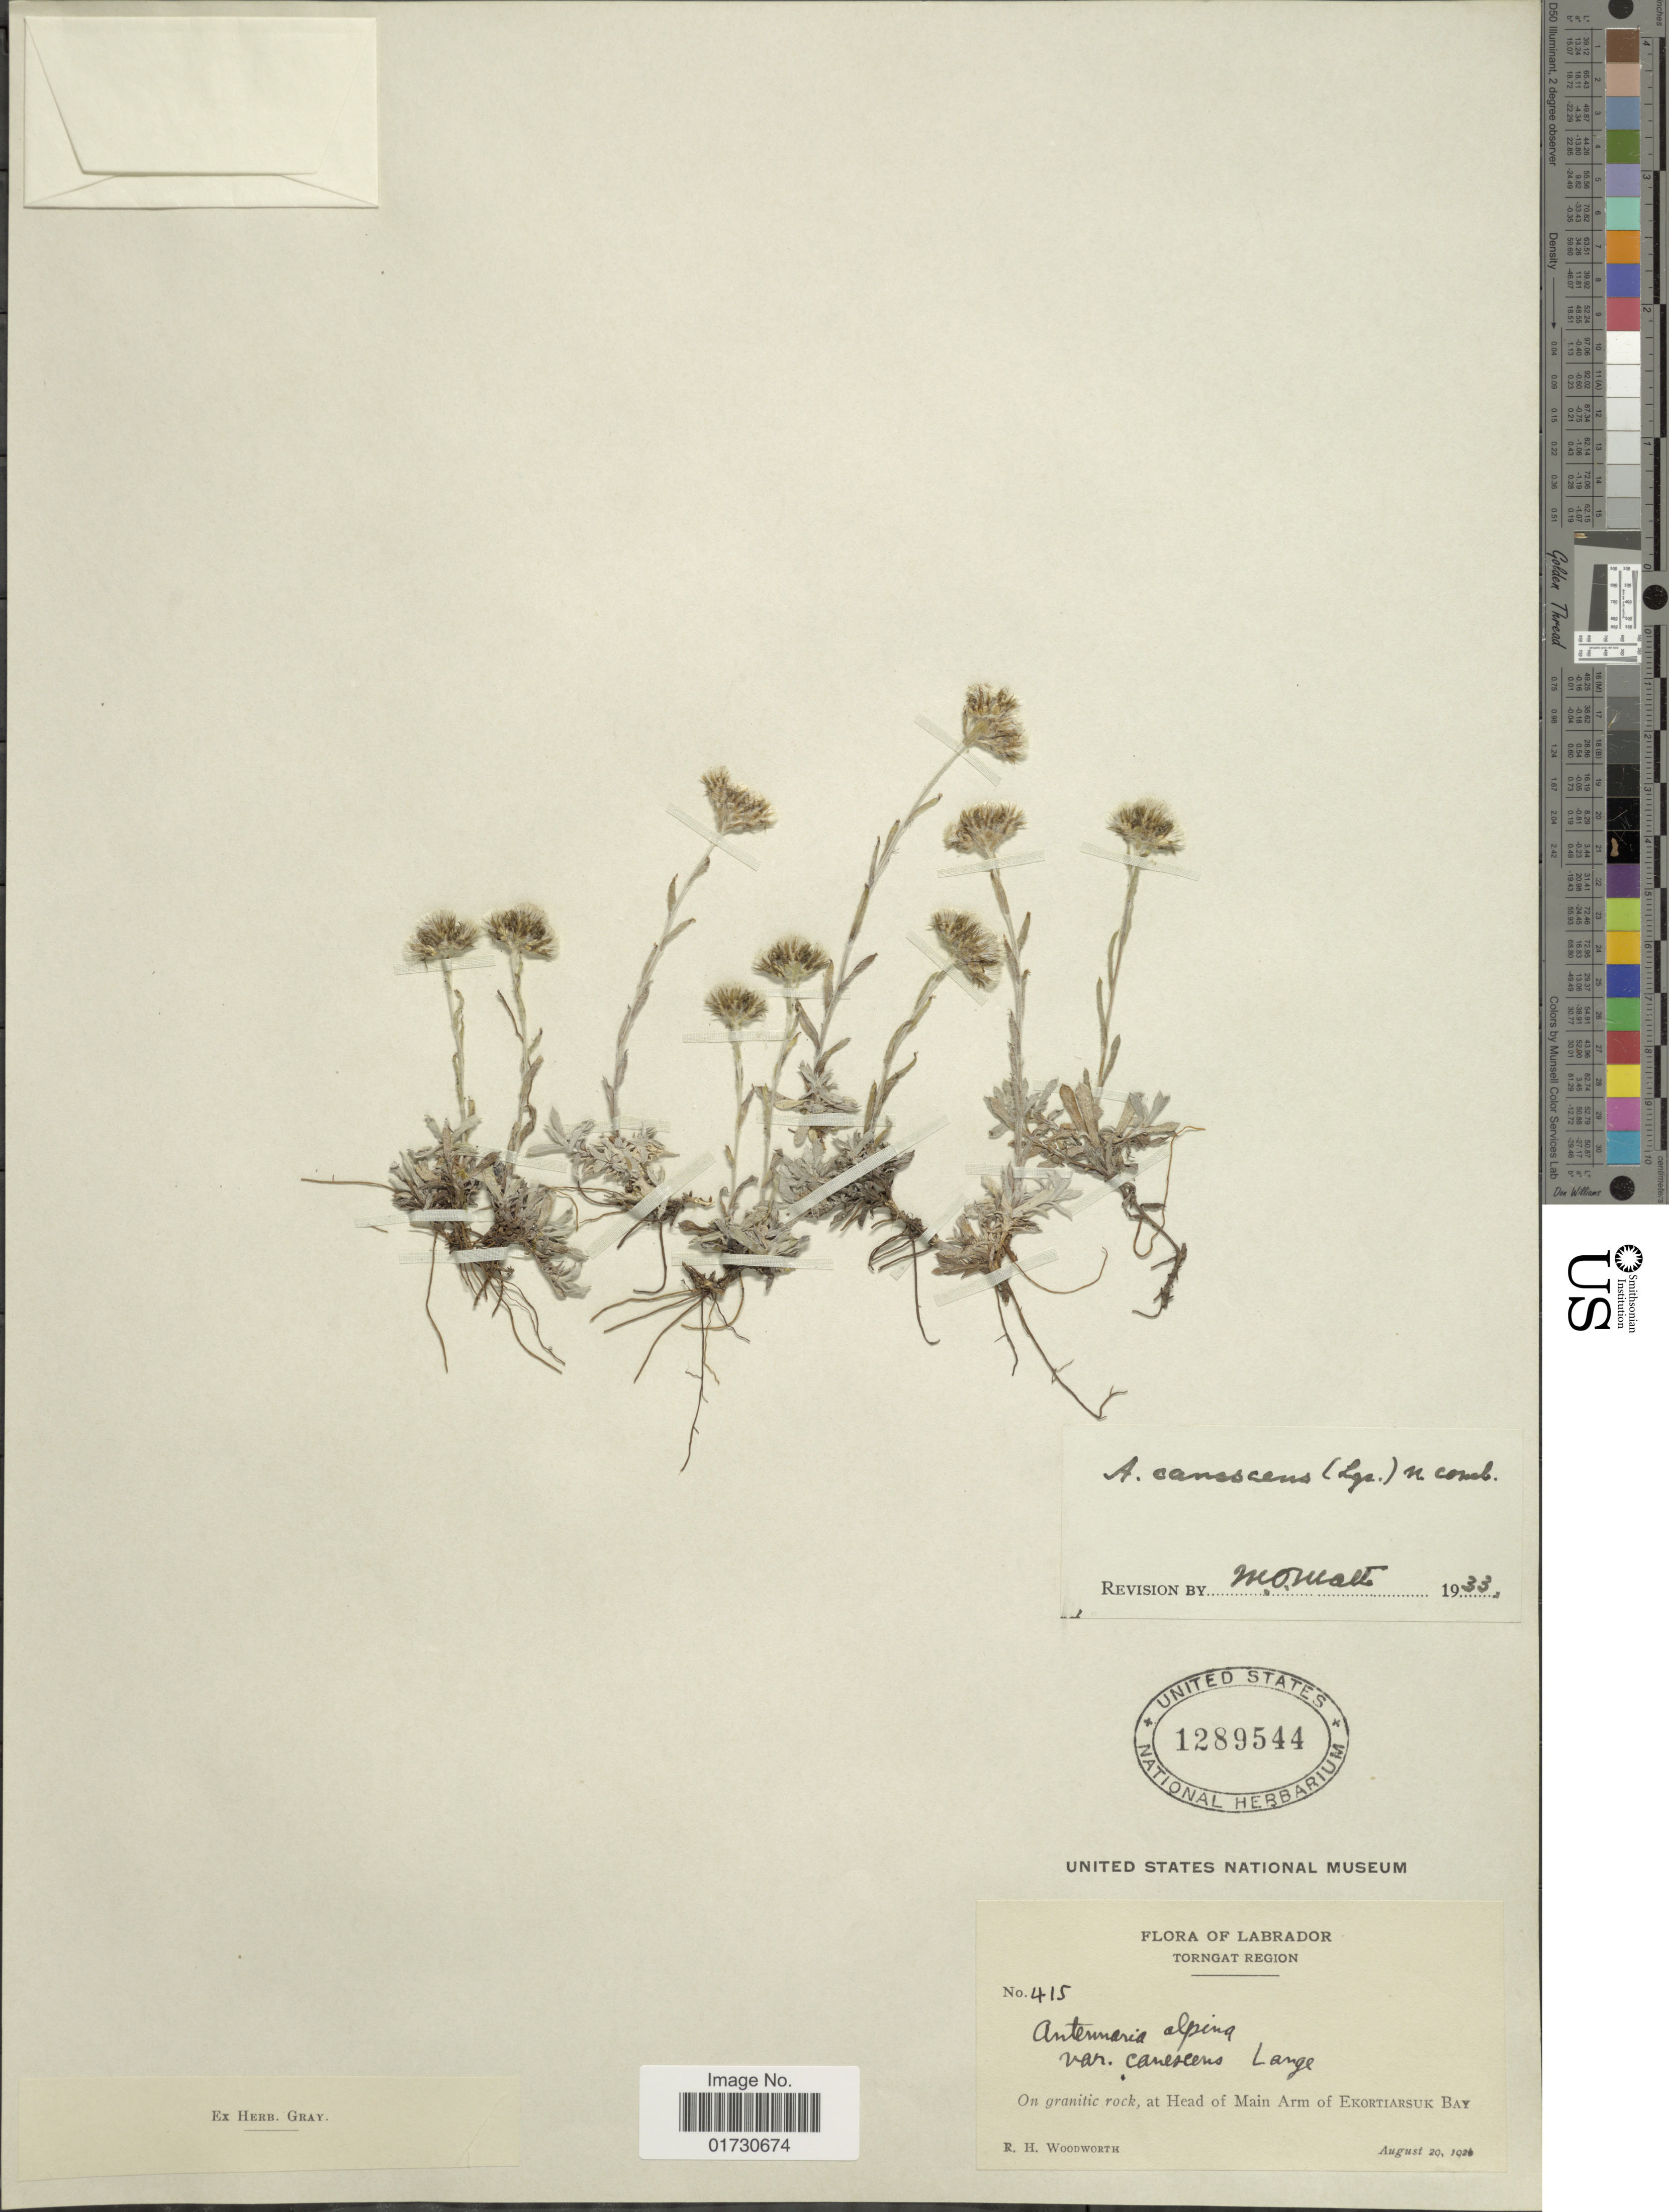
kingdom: Plantae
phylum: Tracheophyta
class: Magnoliopsida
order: Asterales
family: Asteraceae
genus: Antennaria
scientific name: Antennaria canescens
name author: (Lange) Malte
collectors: R. Woodworth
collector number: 415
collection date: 1926-08-20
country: Canada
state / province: Newfoundland and Labrador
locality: Labrador, Torngat Region, At Head of Main Arm of Ekortiarsuk Bay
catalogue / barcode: US 1289544